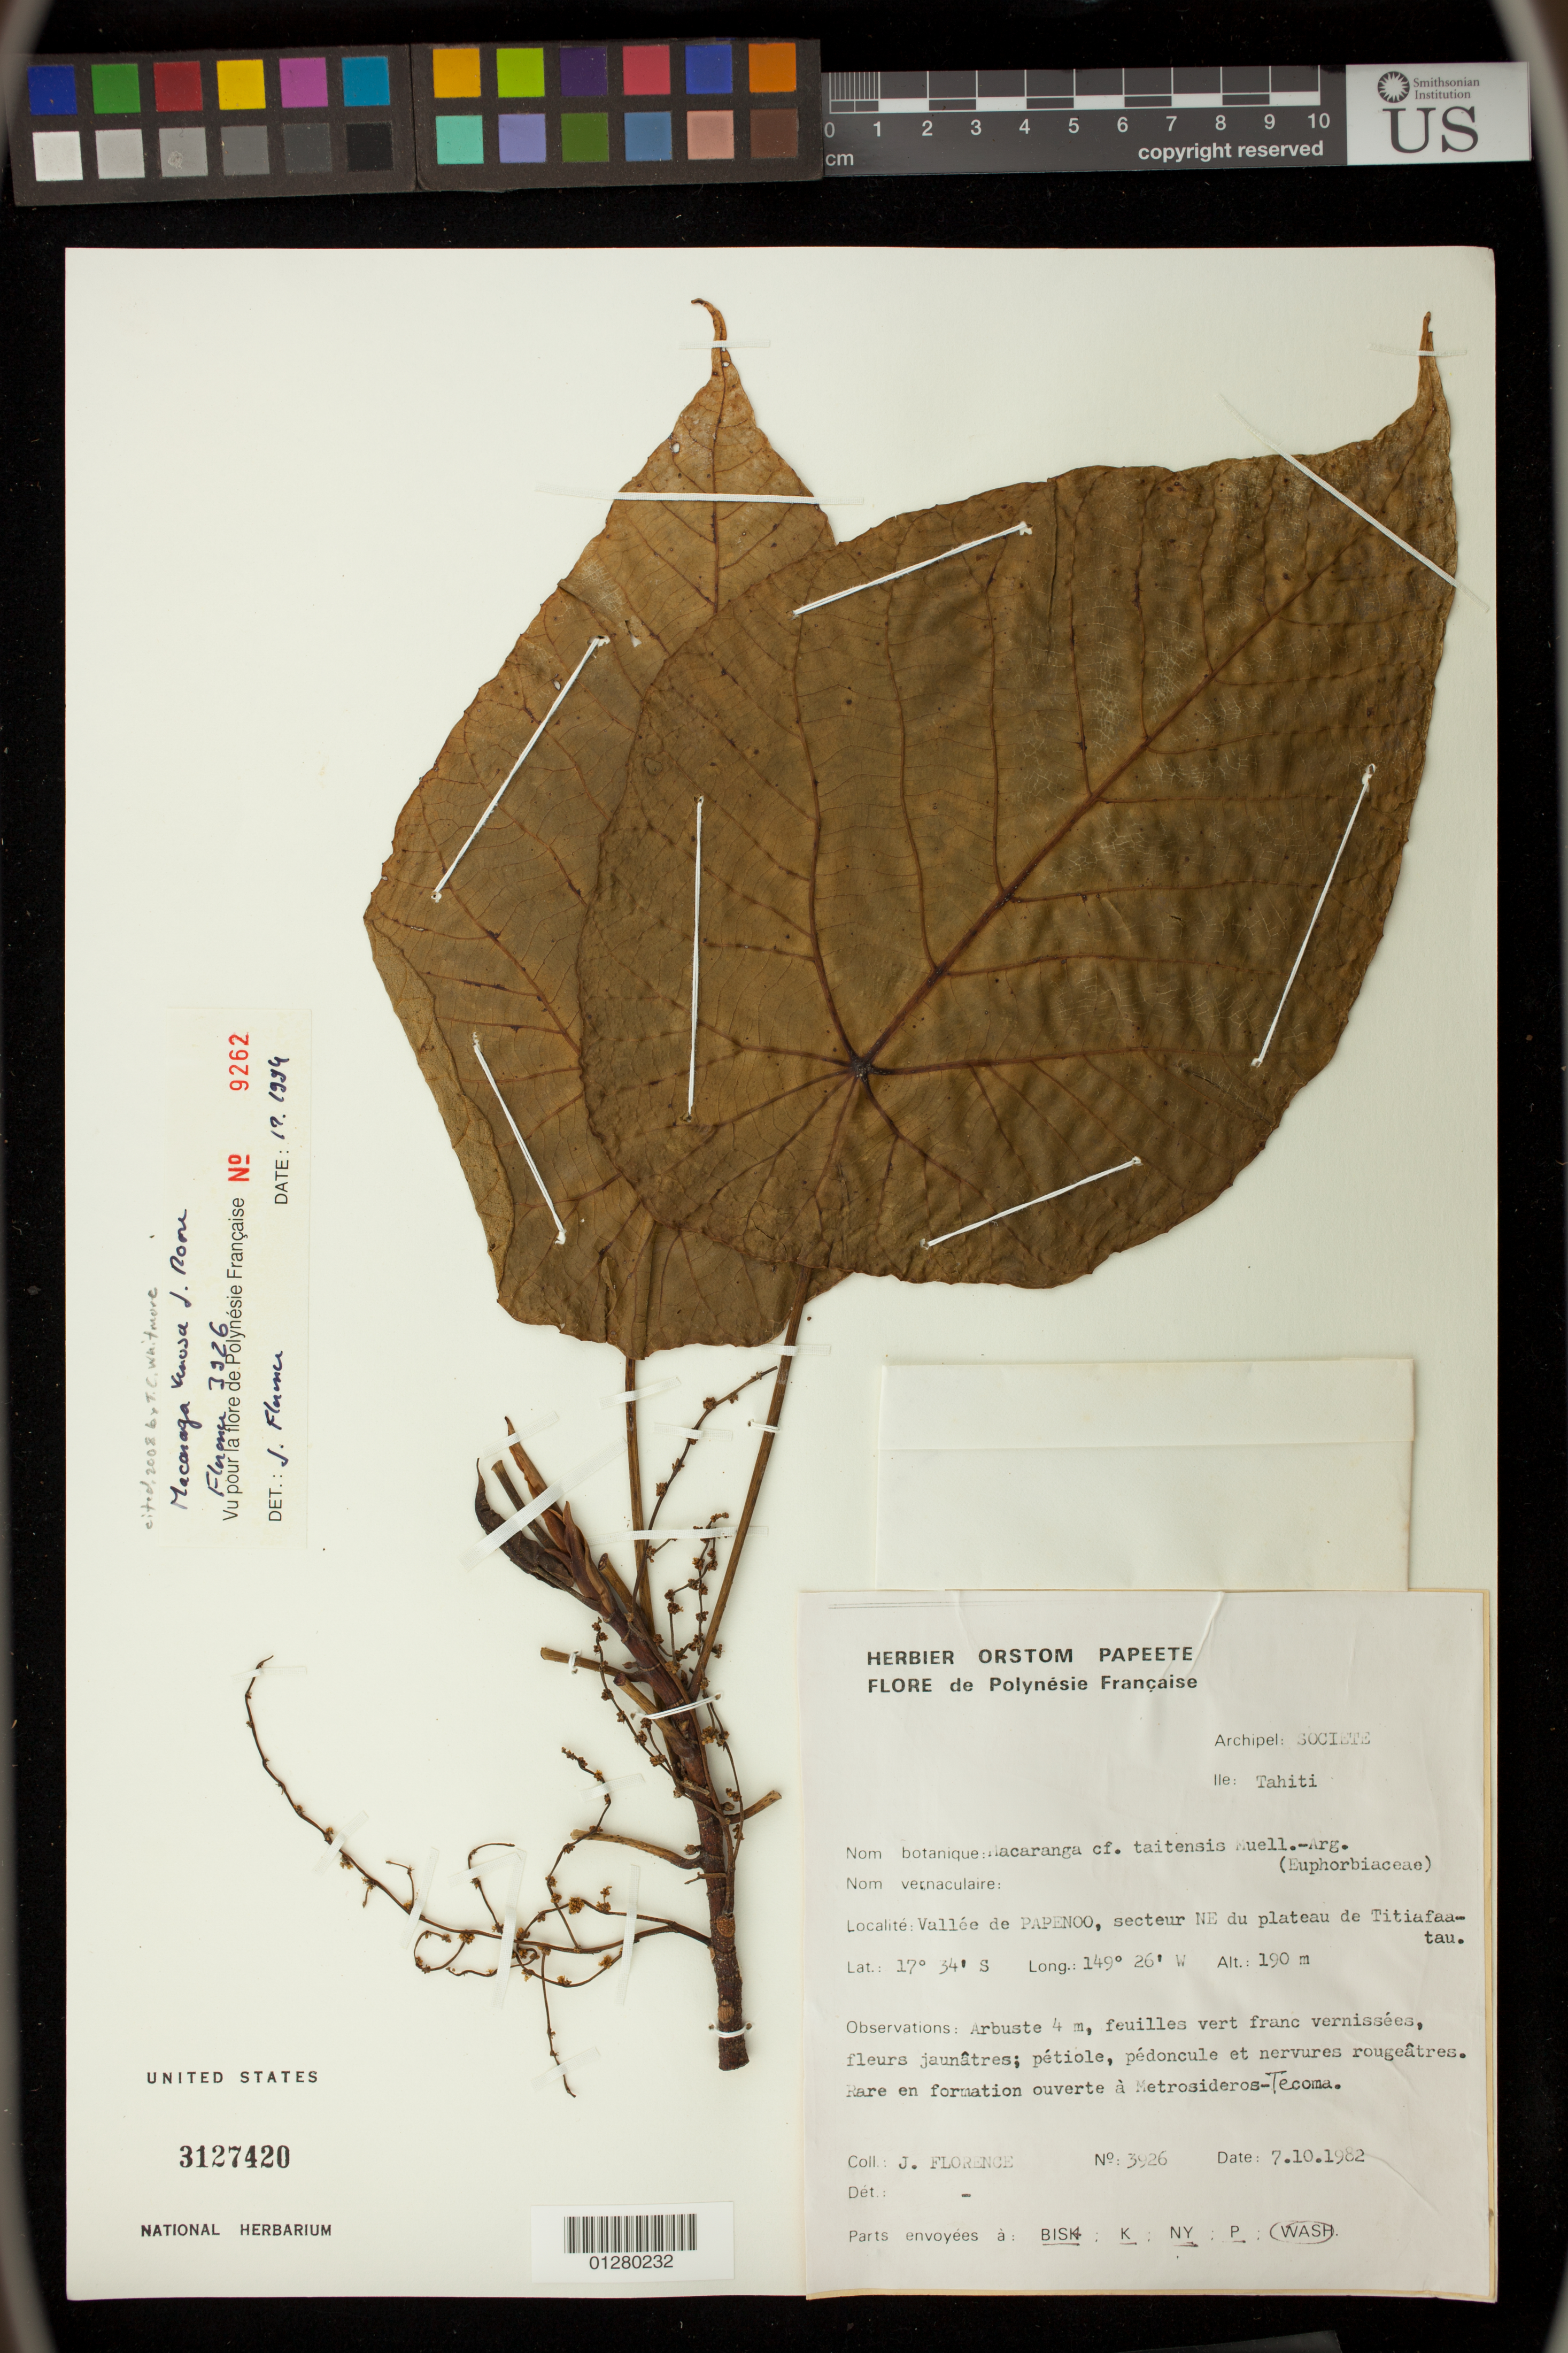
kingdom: Plantae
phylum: Tracheophyta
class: Magnoliopsida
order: Malpighiales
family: Euphorbiaceae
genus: Macaranga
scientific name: Macaranga venosa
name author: J.W. Moore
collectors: J. Florence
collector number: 3926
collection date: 1982-10-07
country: French Polynesia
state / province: Iles du Vent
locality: Vallée de Papenoo, secteur NE de plateau de Titafaatau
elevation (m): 190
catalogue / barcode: US 3127420